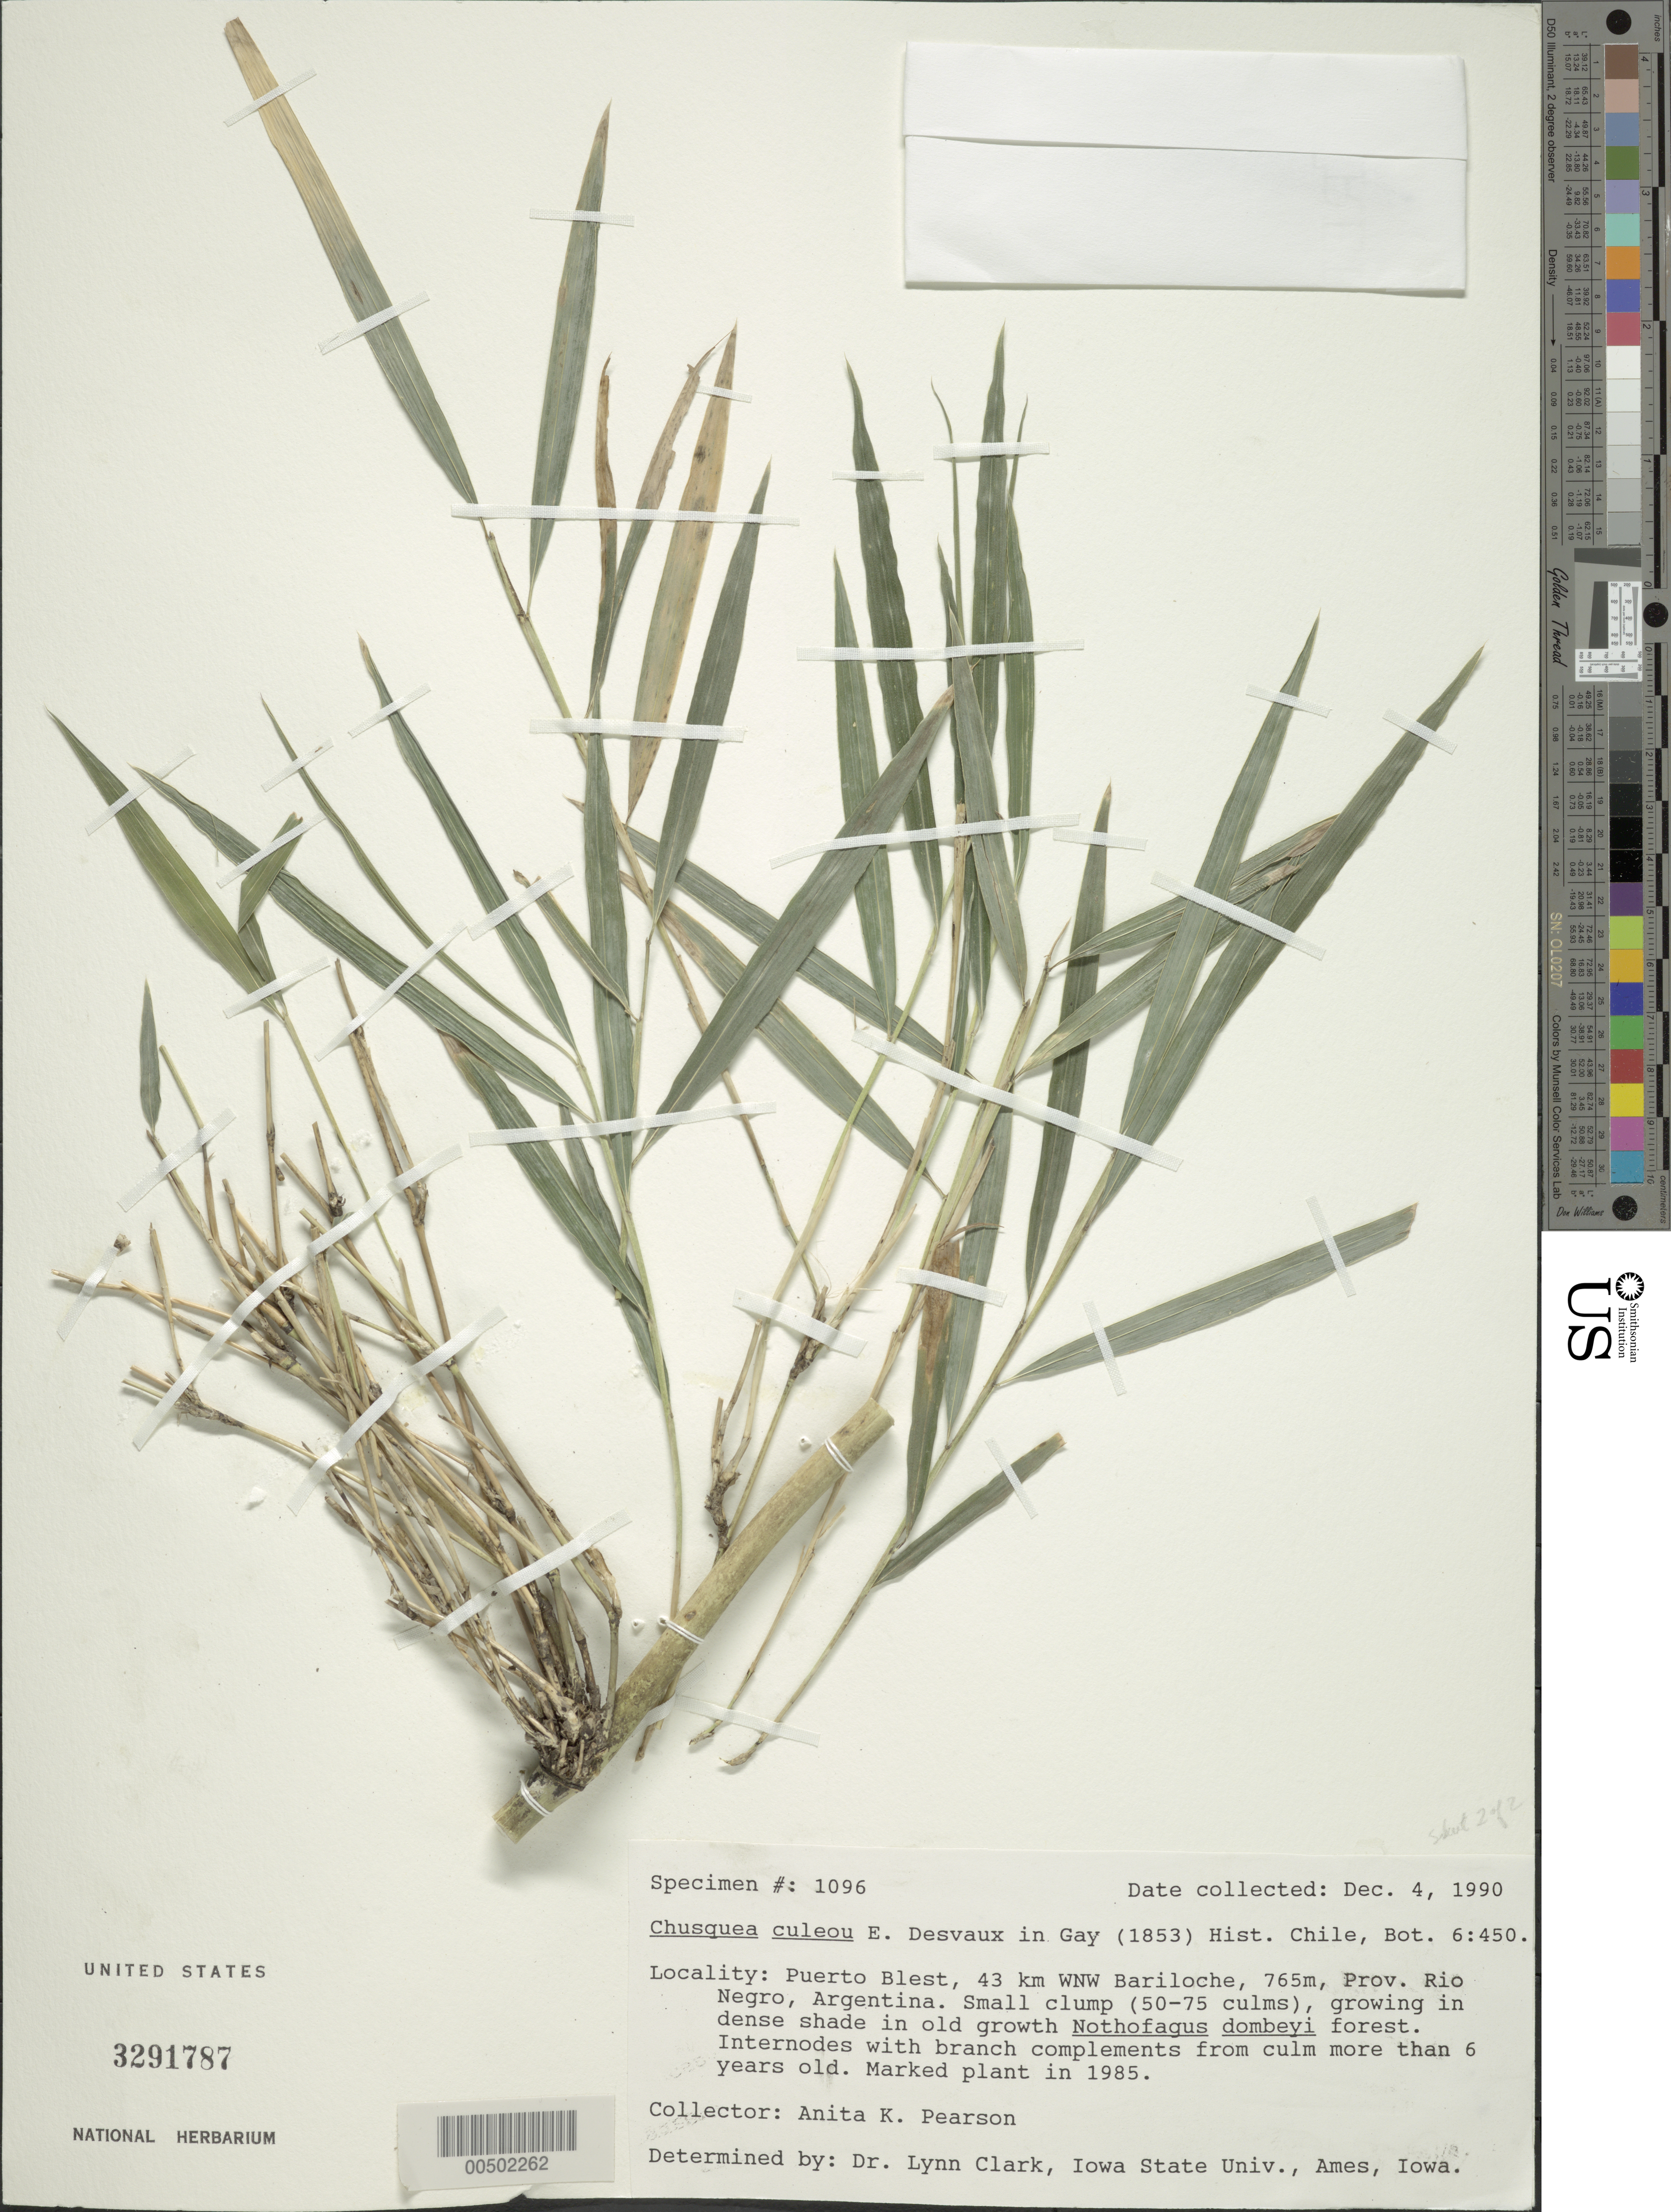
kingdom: Plantae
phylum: Tracheophyta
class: Liliopsida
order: Poales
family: Poaceae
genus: Chusquea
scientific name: Chusquea argentina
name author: Parodi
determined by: Guerreiro, C.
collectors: A. K. Pearson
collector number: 1096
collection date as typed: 04 Dec 1990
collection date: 1990-12-04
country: Argentina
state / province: Río Negro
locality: Puerto Blest, 43 km WNW Bariloche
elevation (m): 765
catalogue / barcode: US 3291787